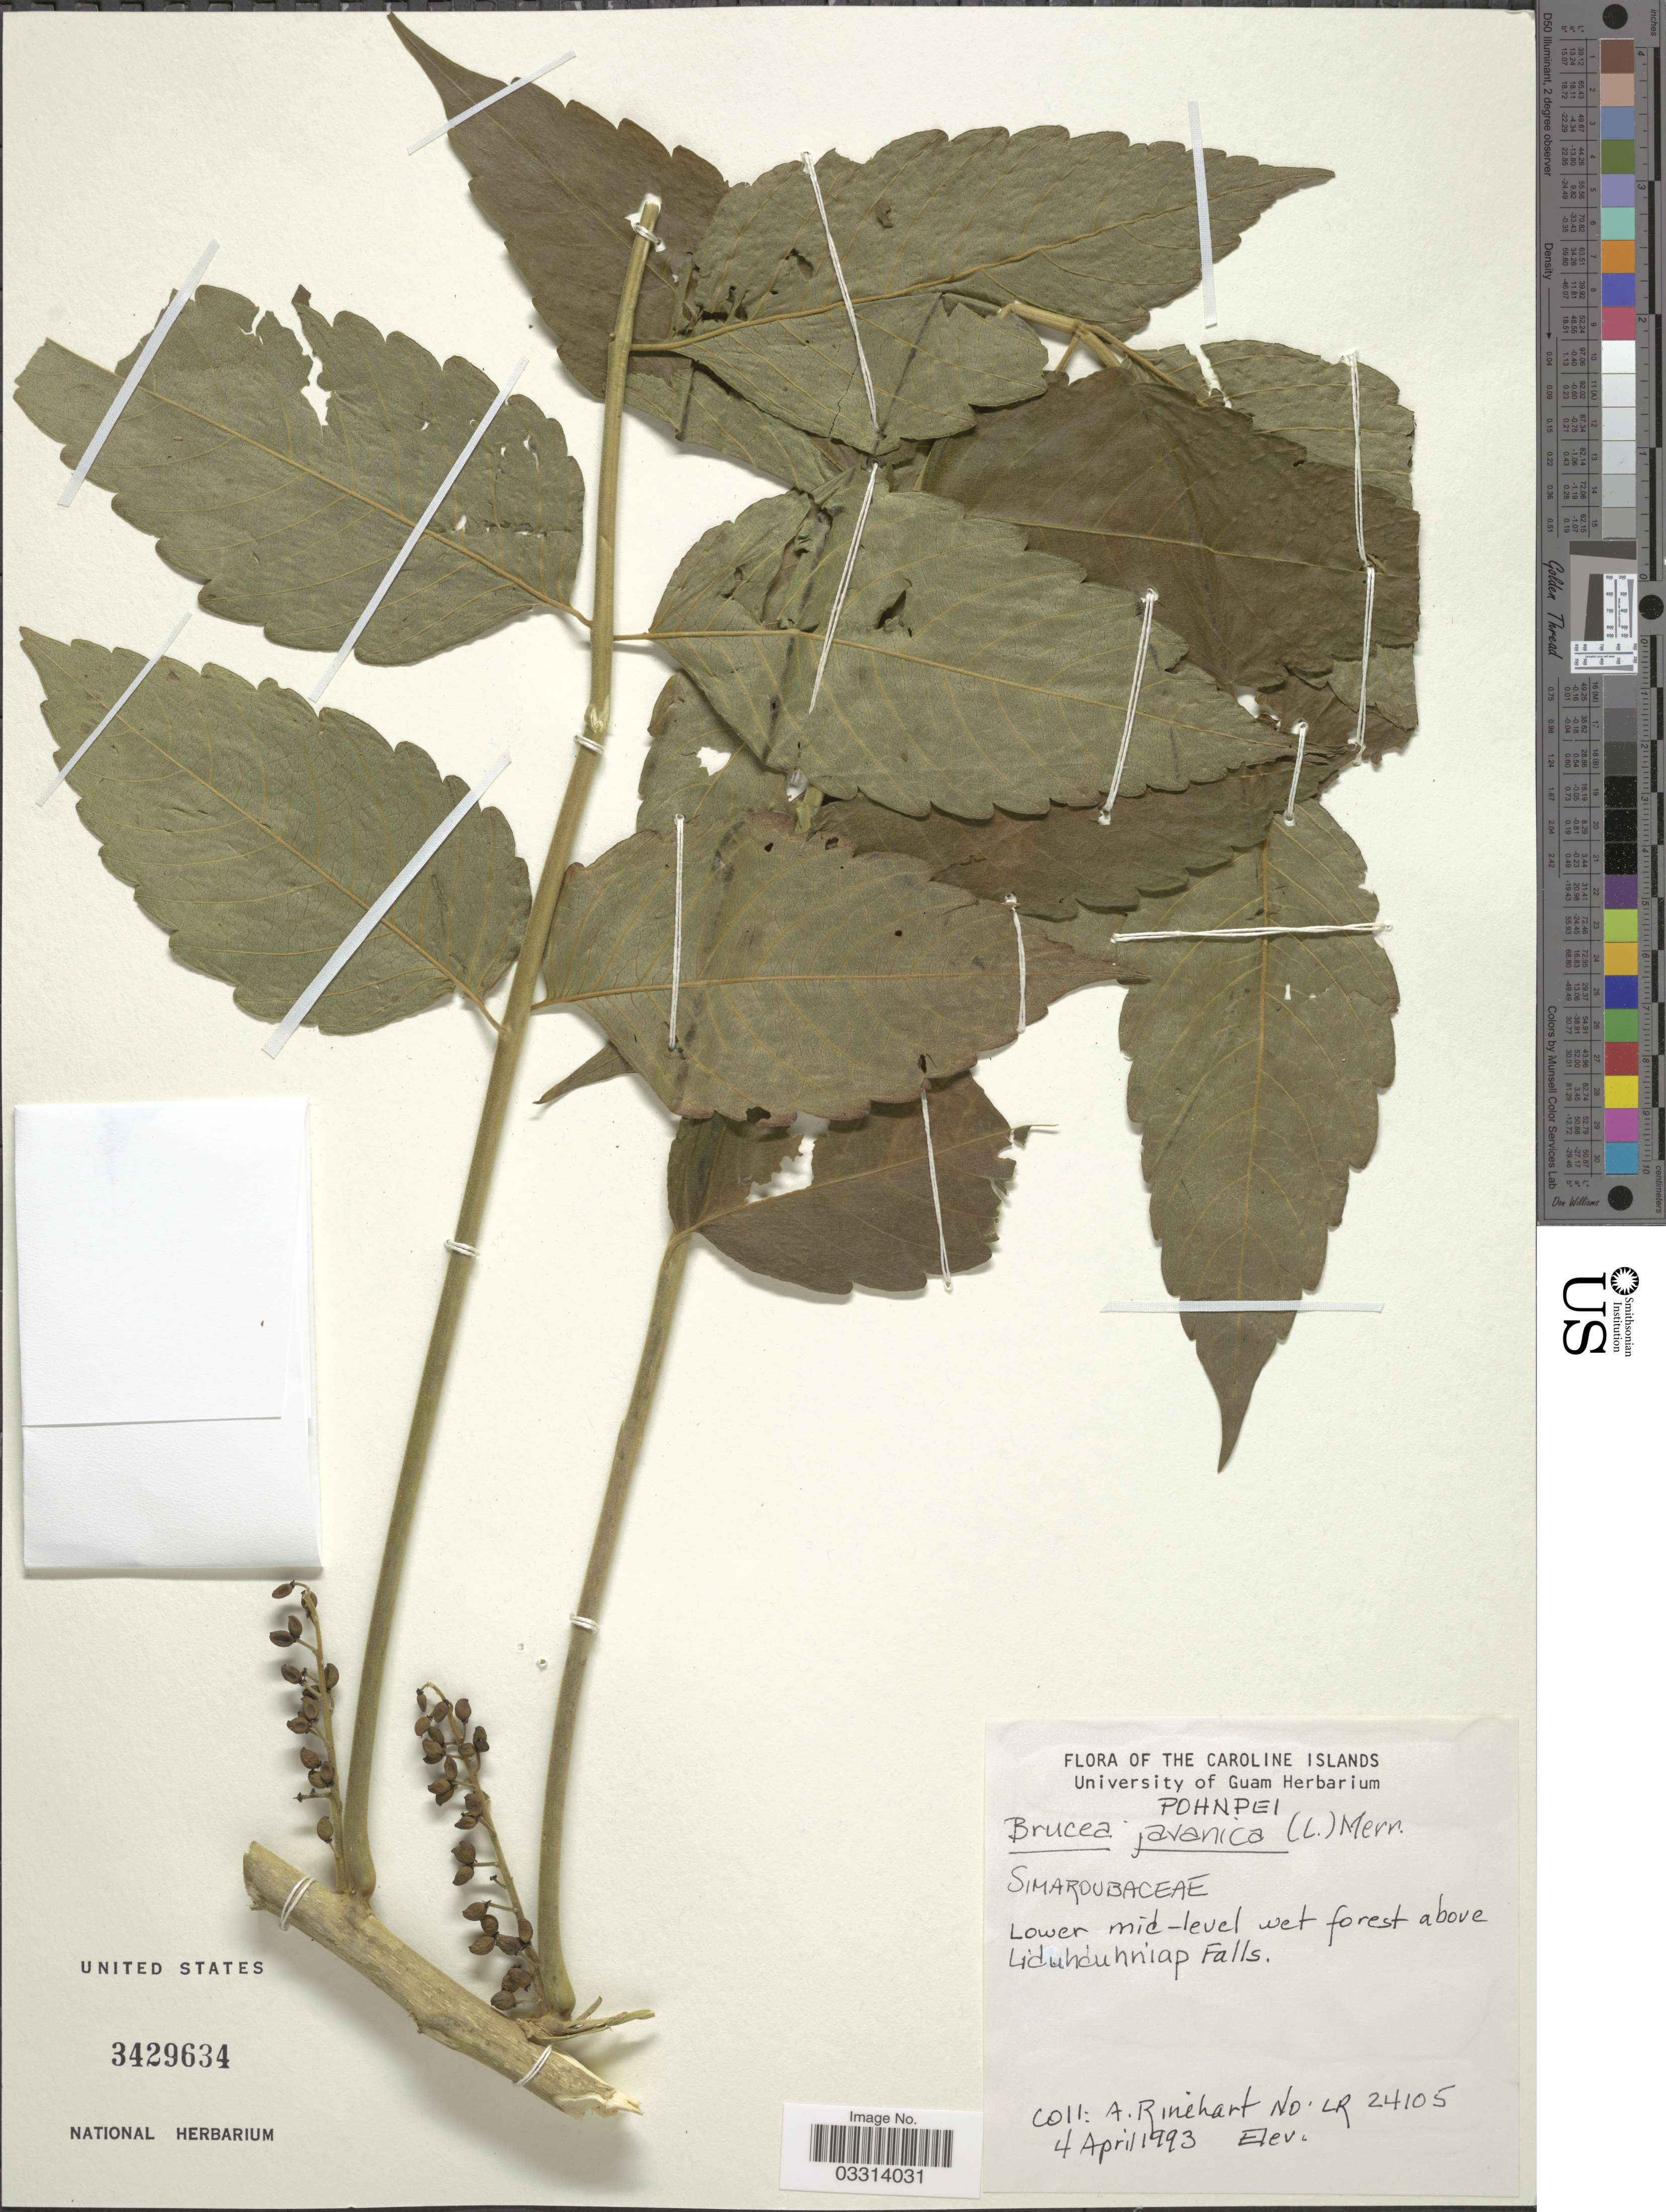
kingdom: Plantae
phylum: Tracheophyta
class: Magnoliopsida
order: Sapindales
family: Simaroubaceae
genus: Brucea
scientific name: Brucea javanica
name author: (L.) Merr.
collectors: A. Rinehart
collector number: LR24105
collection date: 1993-04-04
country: Micronesia, Federated States of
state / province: Pohnpei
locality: The Caroline Islands. Lower mid-level wet forest above Liduhduhniap Falls.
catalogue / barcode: US 3429634